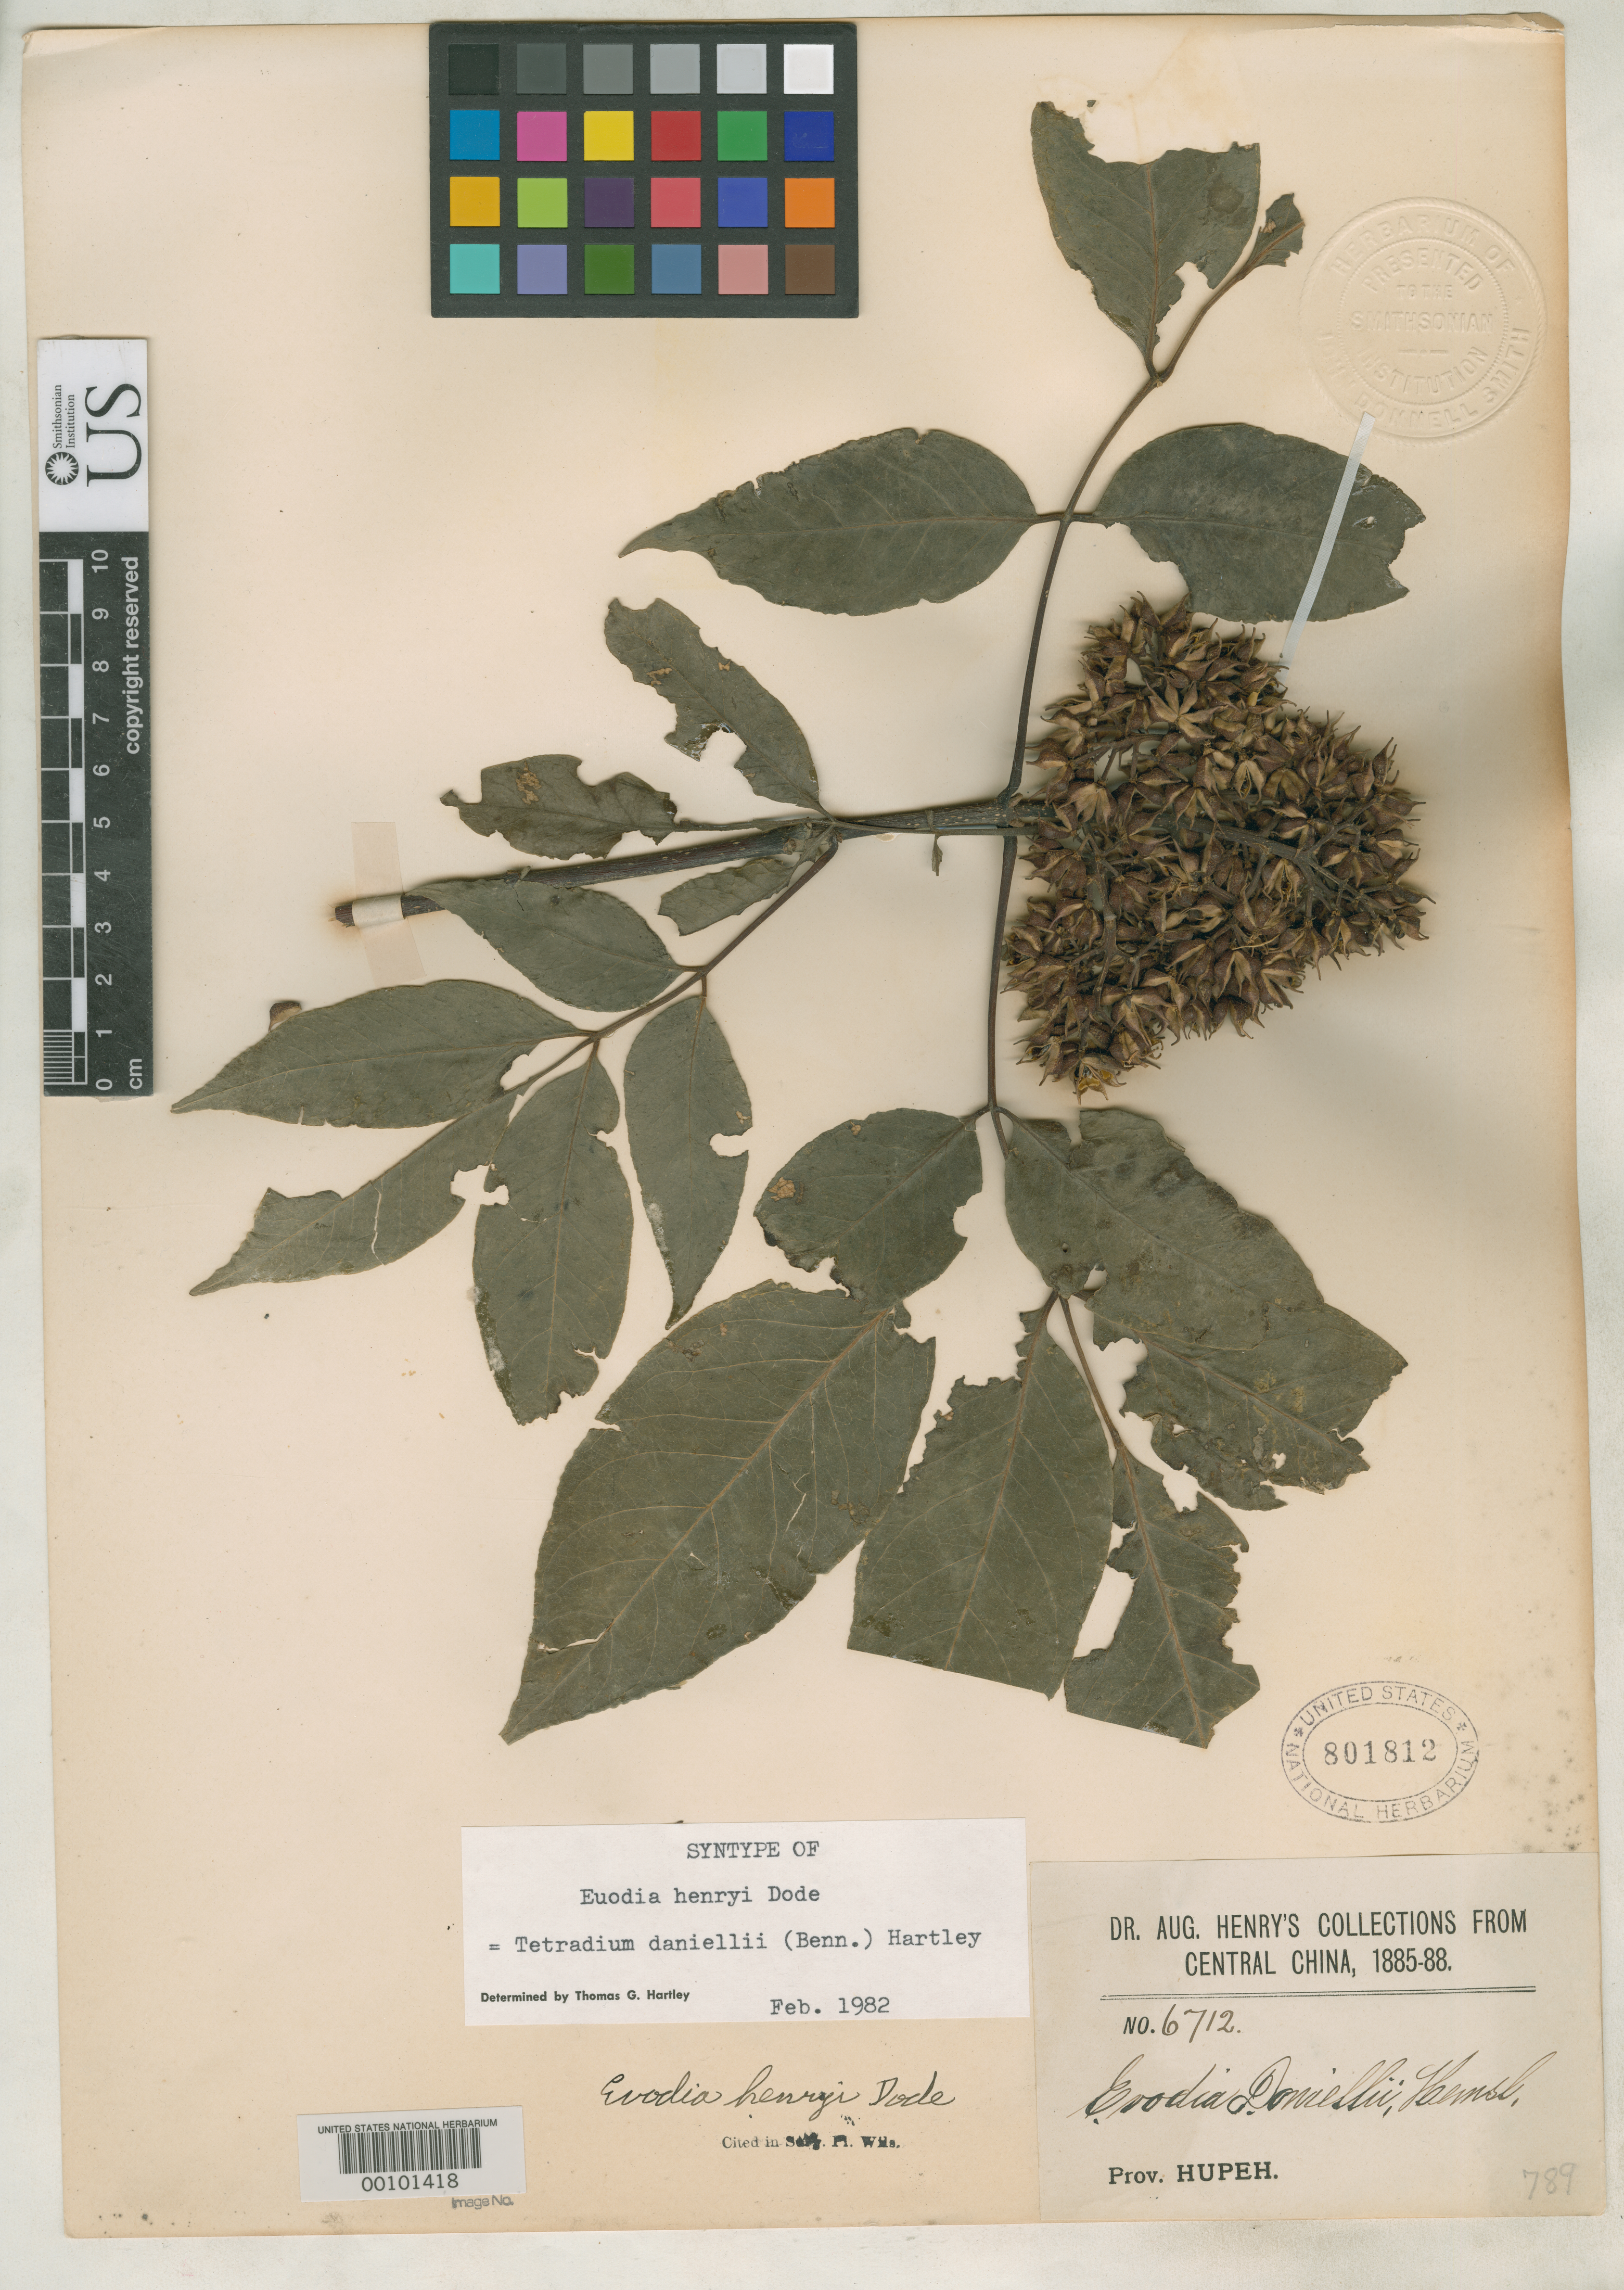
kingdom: Plantae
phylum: Tracheophyta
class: Magnoliopsida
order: Sapindales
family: Rutaceae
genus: Euodia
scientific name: Euodia henryi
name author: Dode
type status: Syntype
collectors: A. Henry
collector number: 6712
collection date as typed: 1885-88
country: China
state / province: Hubei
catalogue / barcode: US 801812